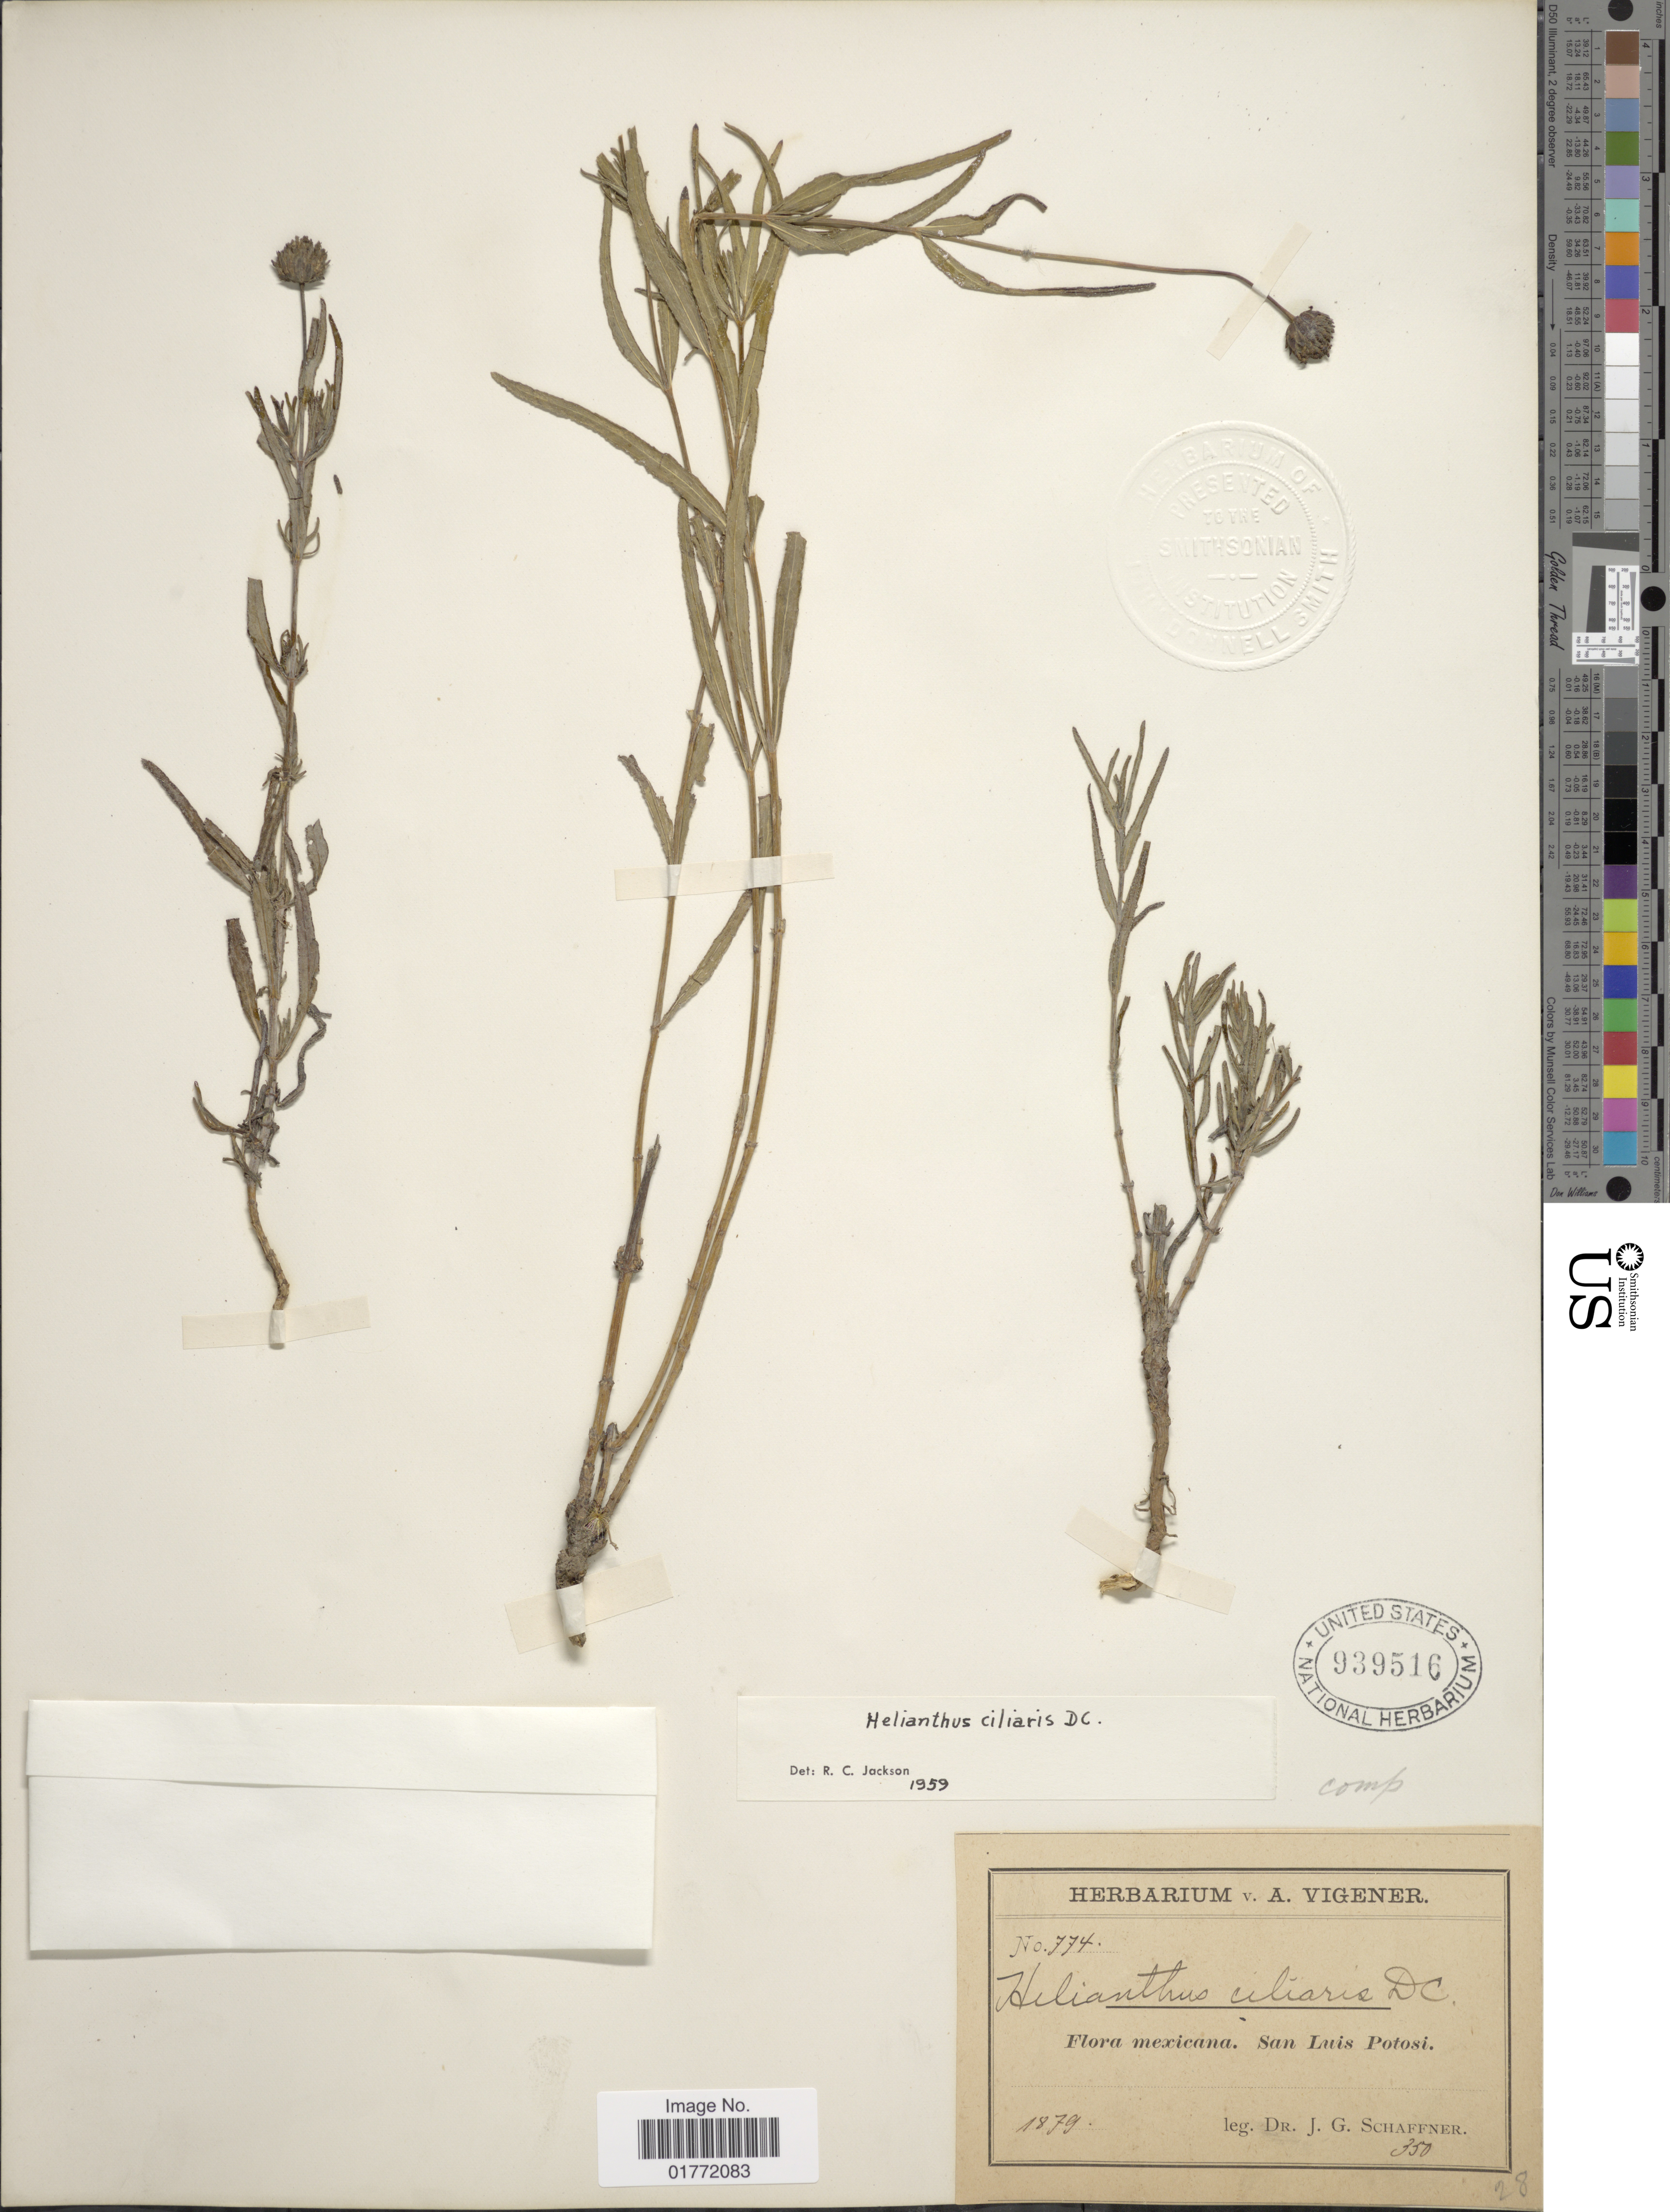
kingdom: Plantae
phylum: Tracheophyta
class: Magnoliopsida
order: Asterales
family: Asteraceae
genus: Helianthus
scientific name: Helianthus ciliaris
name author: DC.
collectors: J. G. Schaffner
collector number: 774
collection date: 1879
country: Mexico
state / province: San Luis Potosí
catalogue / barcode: US 939516